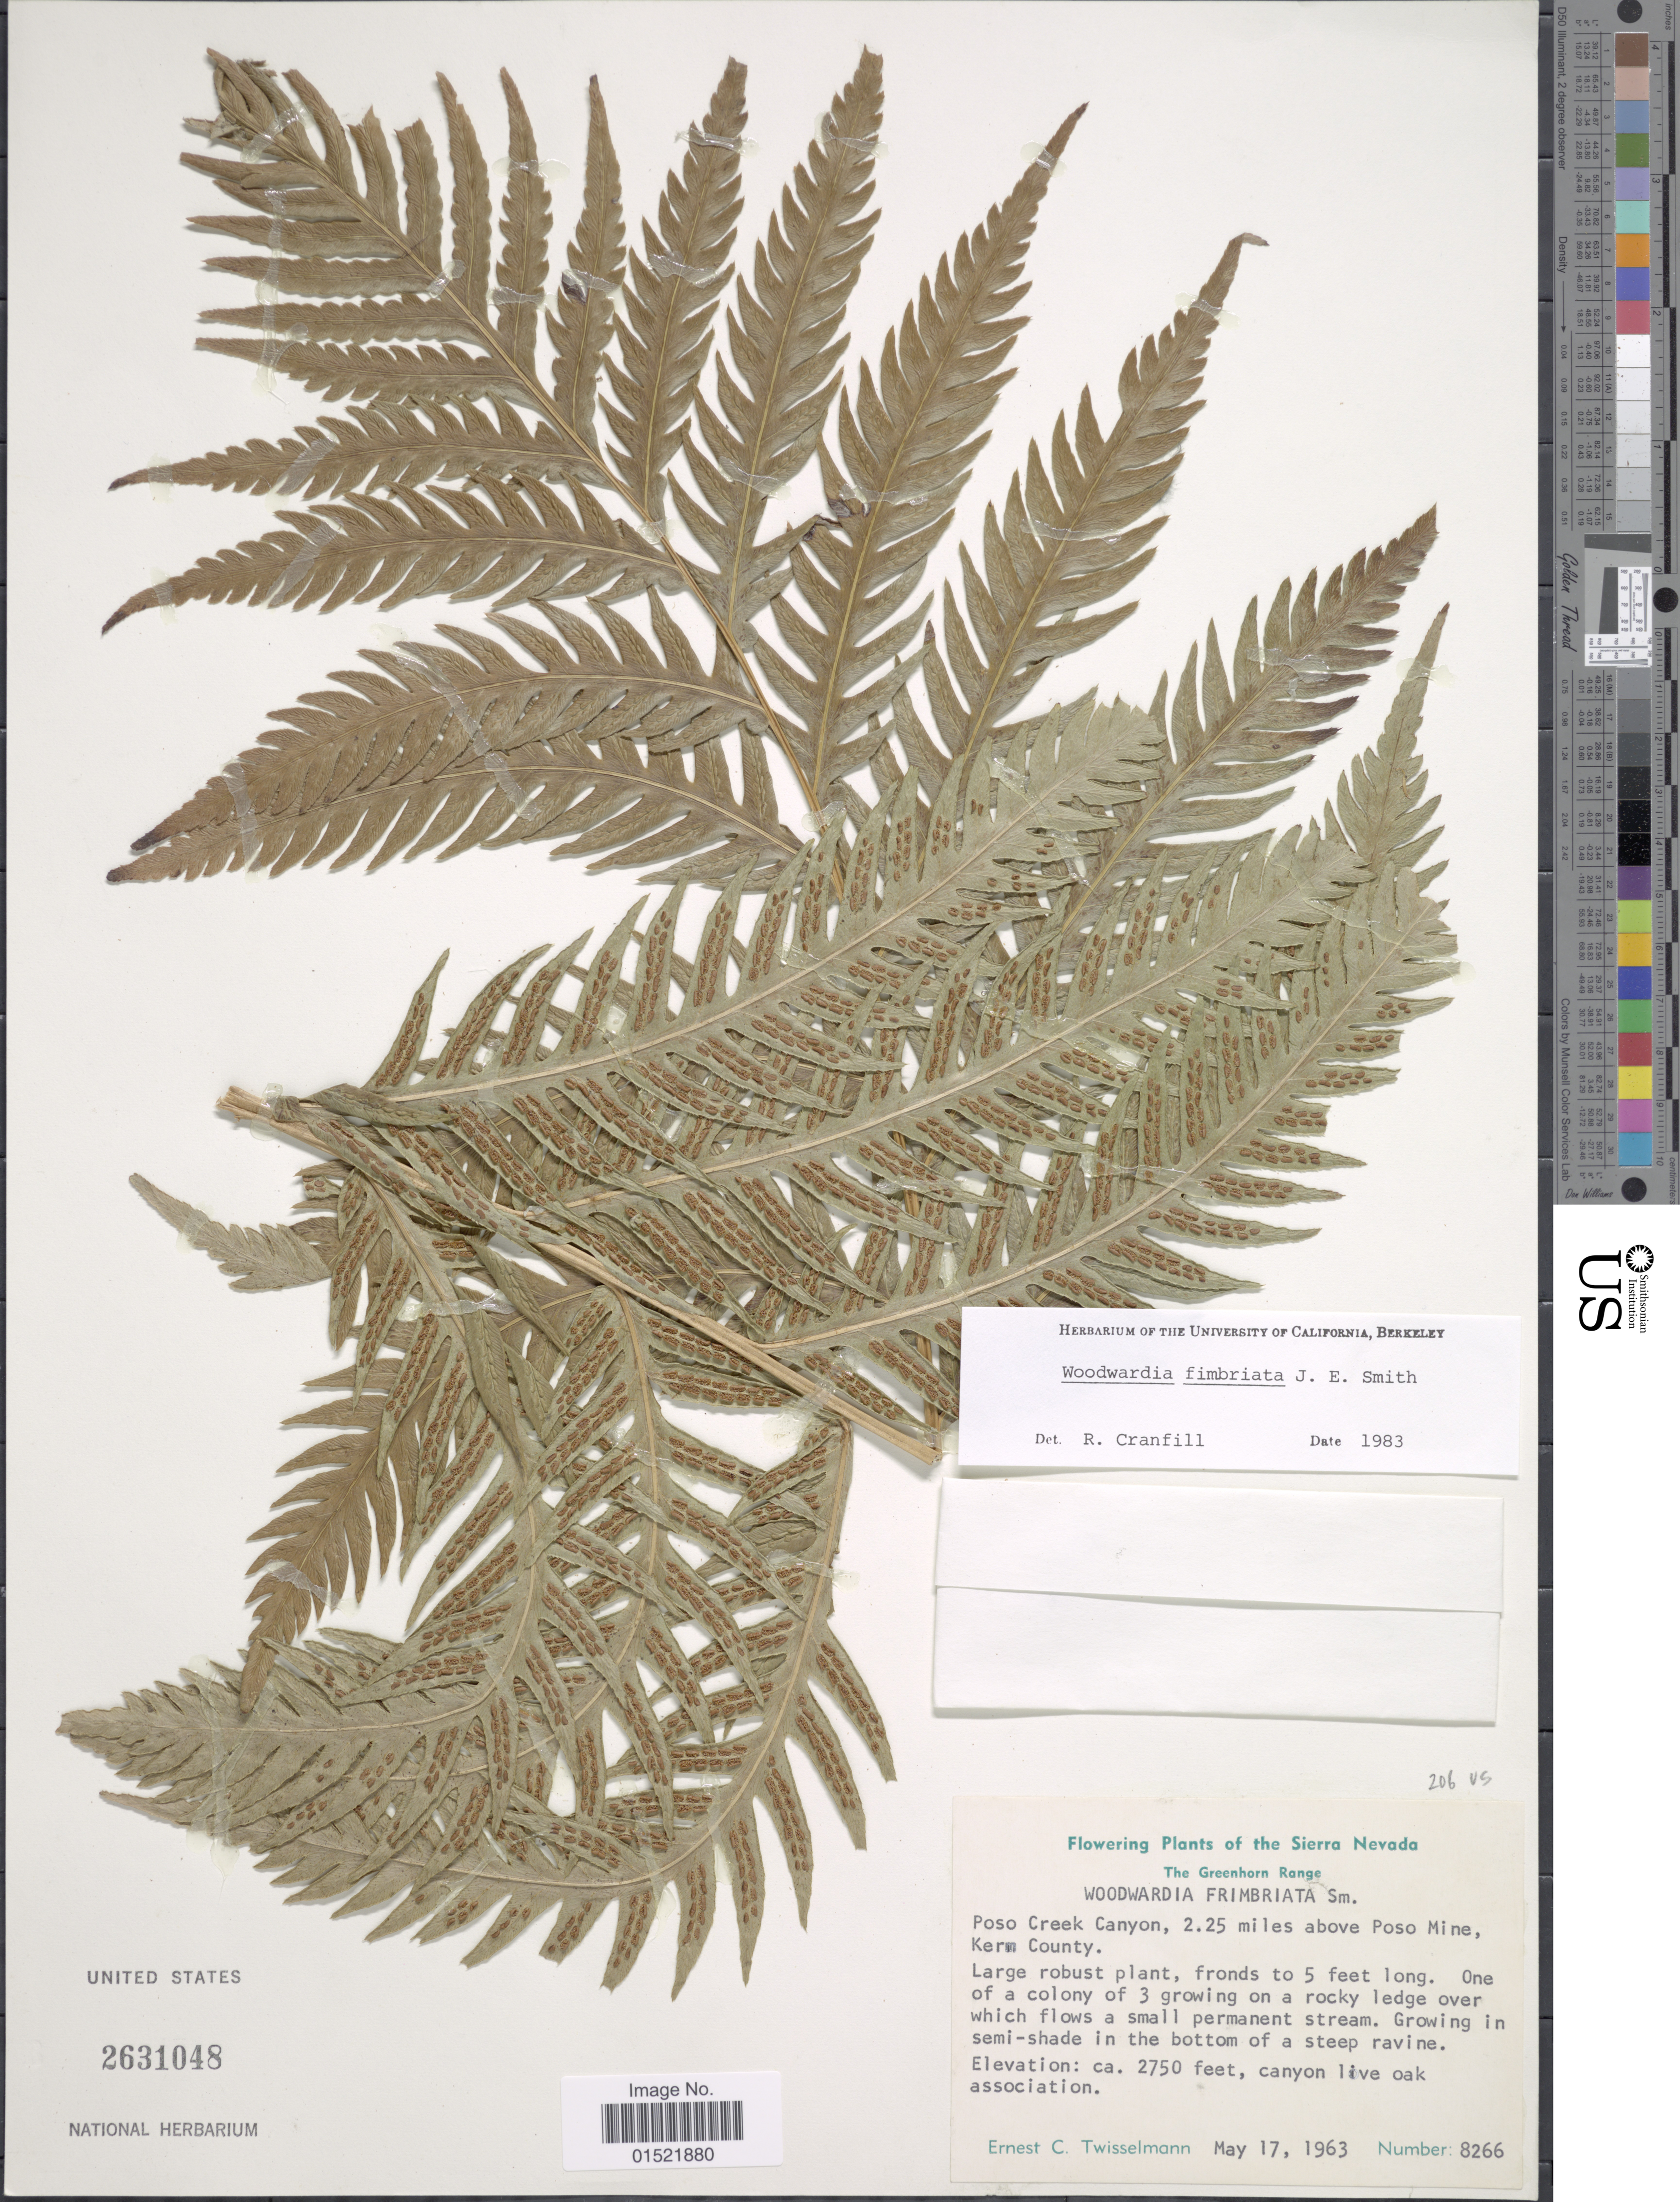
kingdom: Plantae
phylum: Tracheophyta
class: Polypodiopsida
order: Polypodiales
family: Blechnaceae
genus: Woodwardia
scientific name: Woodwardia fimbriata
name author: Sm.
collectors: E. Twisselmann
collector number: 8266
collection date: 1963-05-17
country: United States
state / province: California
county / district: Kern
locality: Sierra Nevada, Greenhorn Range, Peso Creek Canyon, 2.25 miles above Poso Mine, Kern County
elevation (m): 838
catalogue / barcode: US 2631048